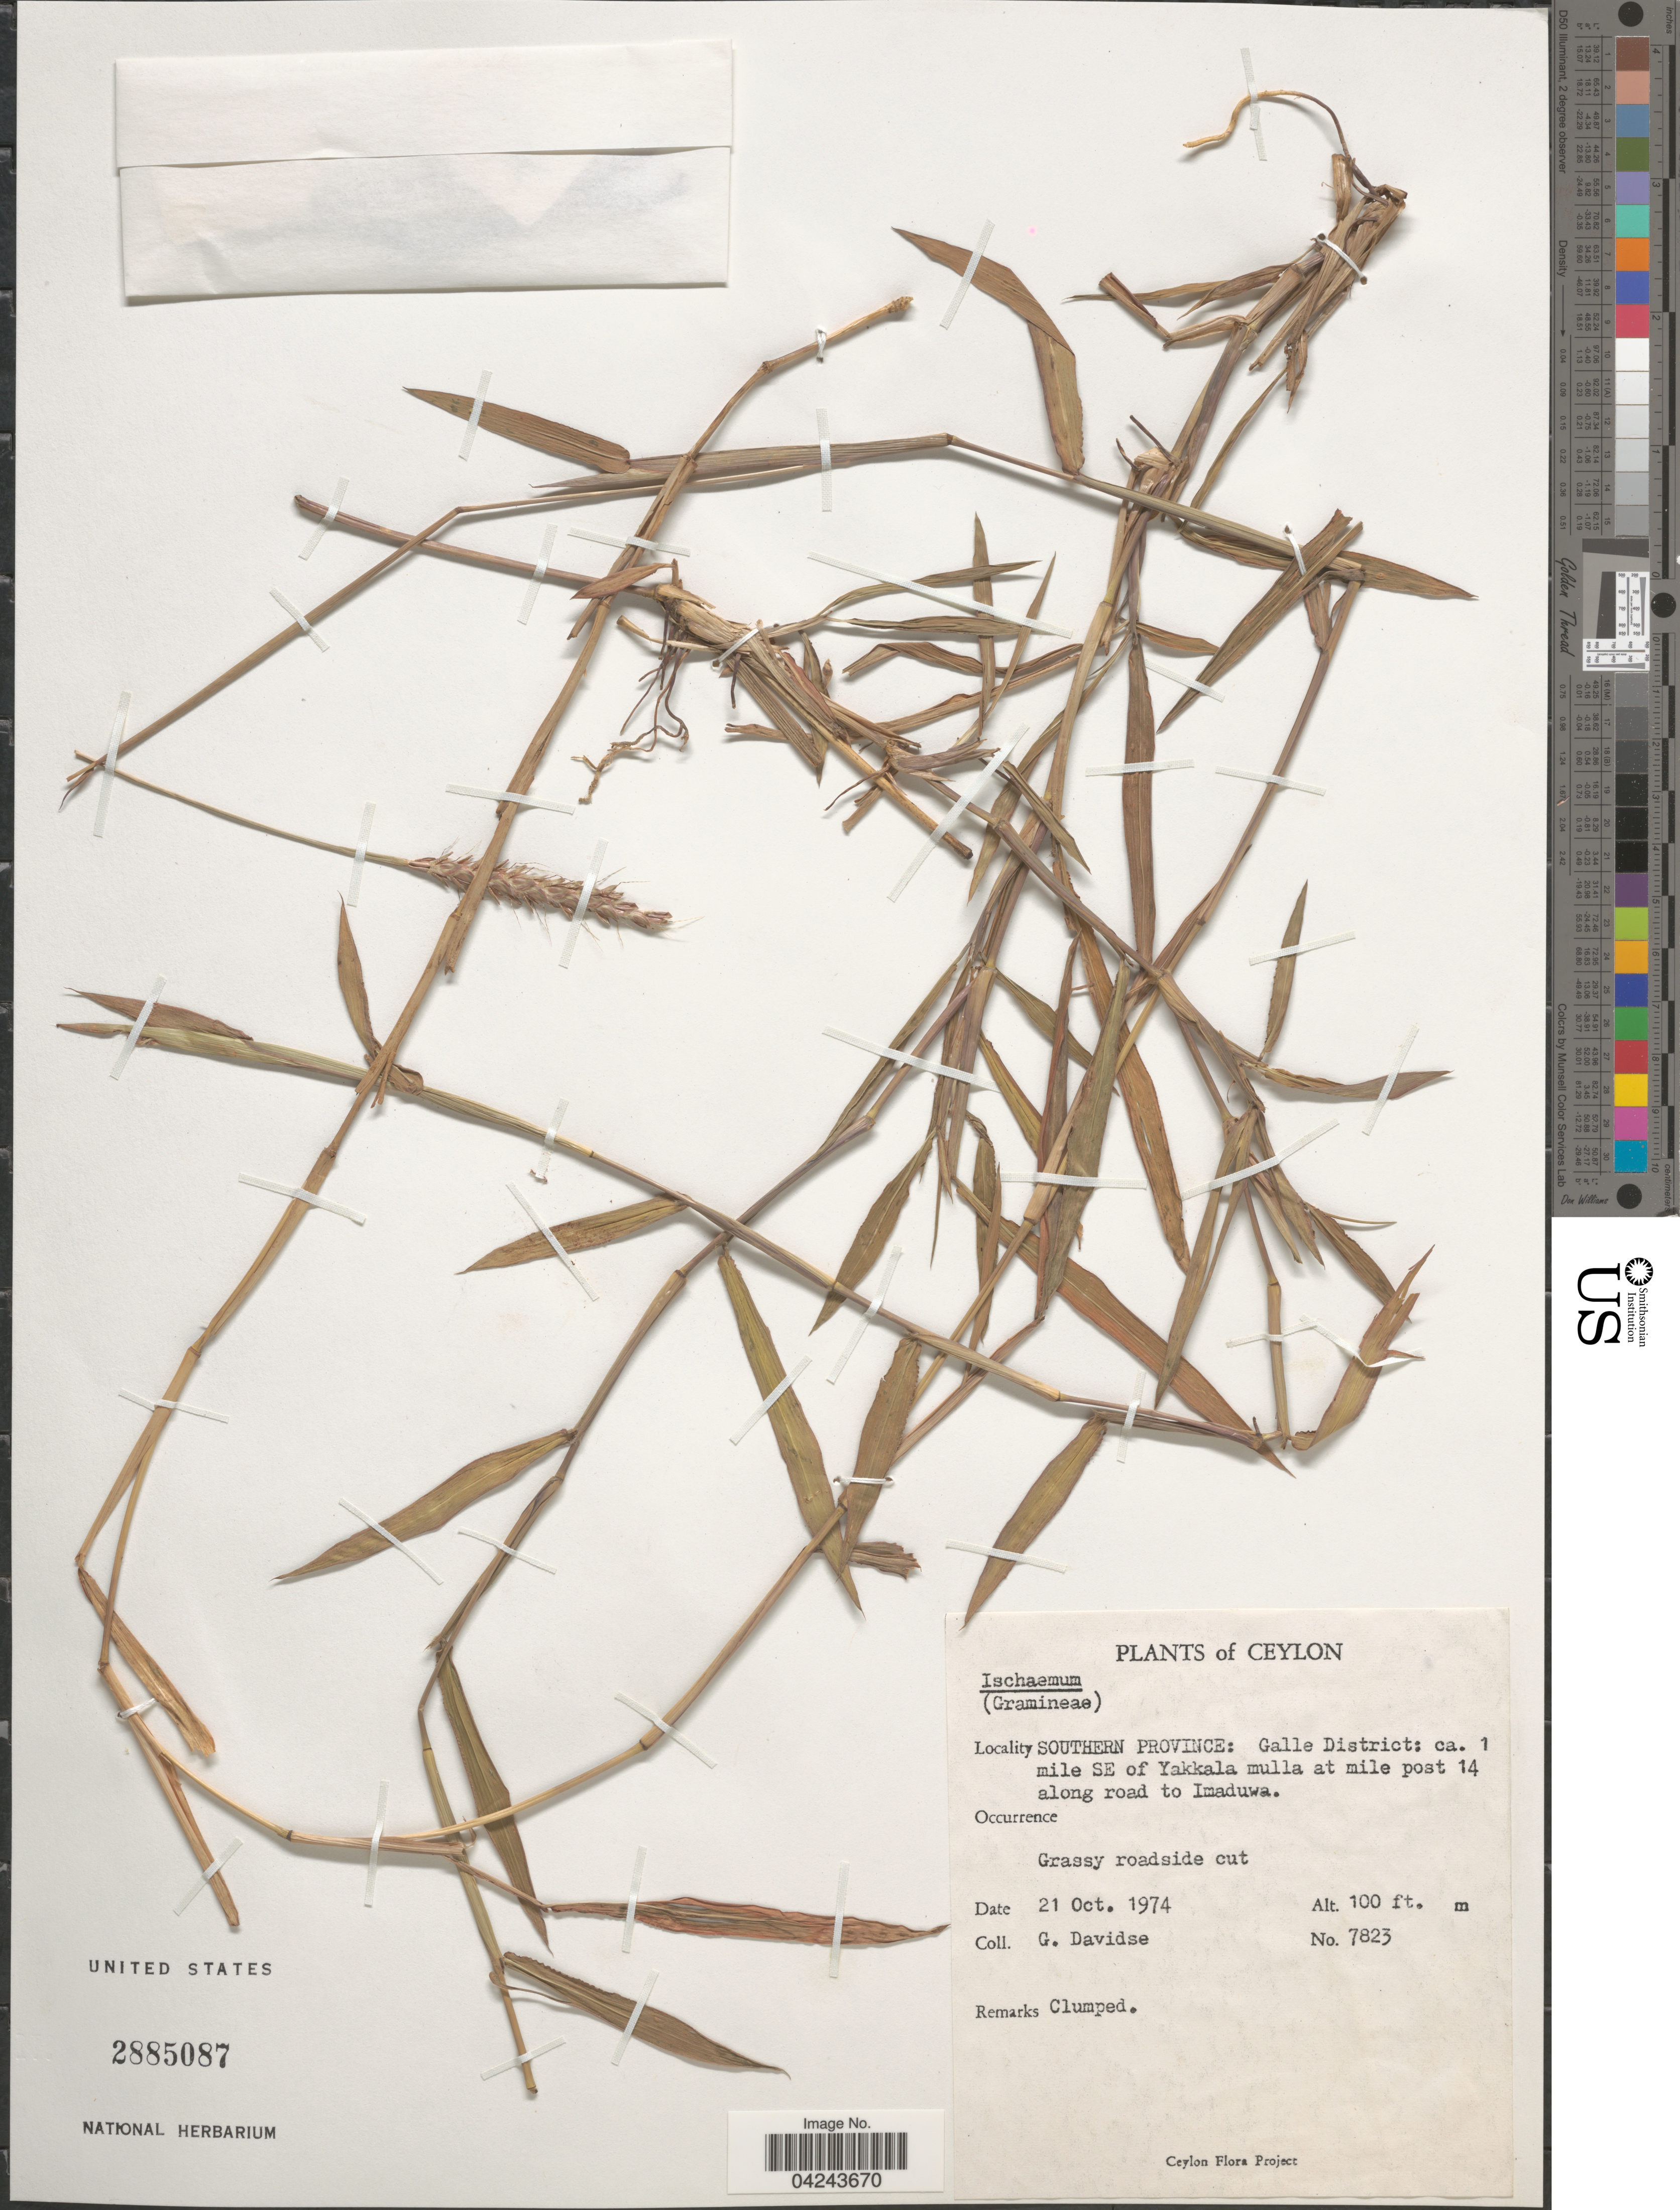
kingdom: Plantae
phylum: Tracheophyta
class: Liliopsida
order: Poales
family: Poaceae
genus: Ischaemum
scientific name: Ischaemum sp.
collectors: G. Davidse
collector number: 7823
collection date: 1974-10-21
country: Sri Lanka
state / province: Southern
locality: Ceylon. Galle District: ca. 1 mile SE of Yakkala mulla at mile post 14 along road to Imaduwa.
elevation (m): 30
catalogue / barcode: US 2885087